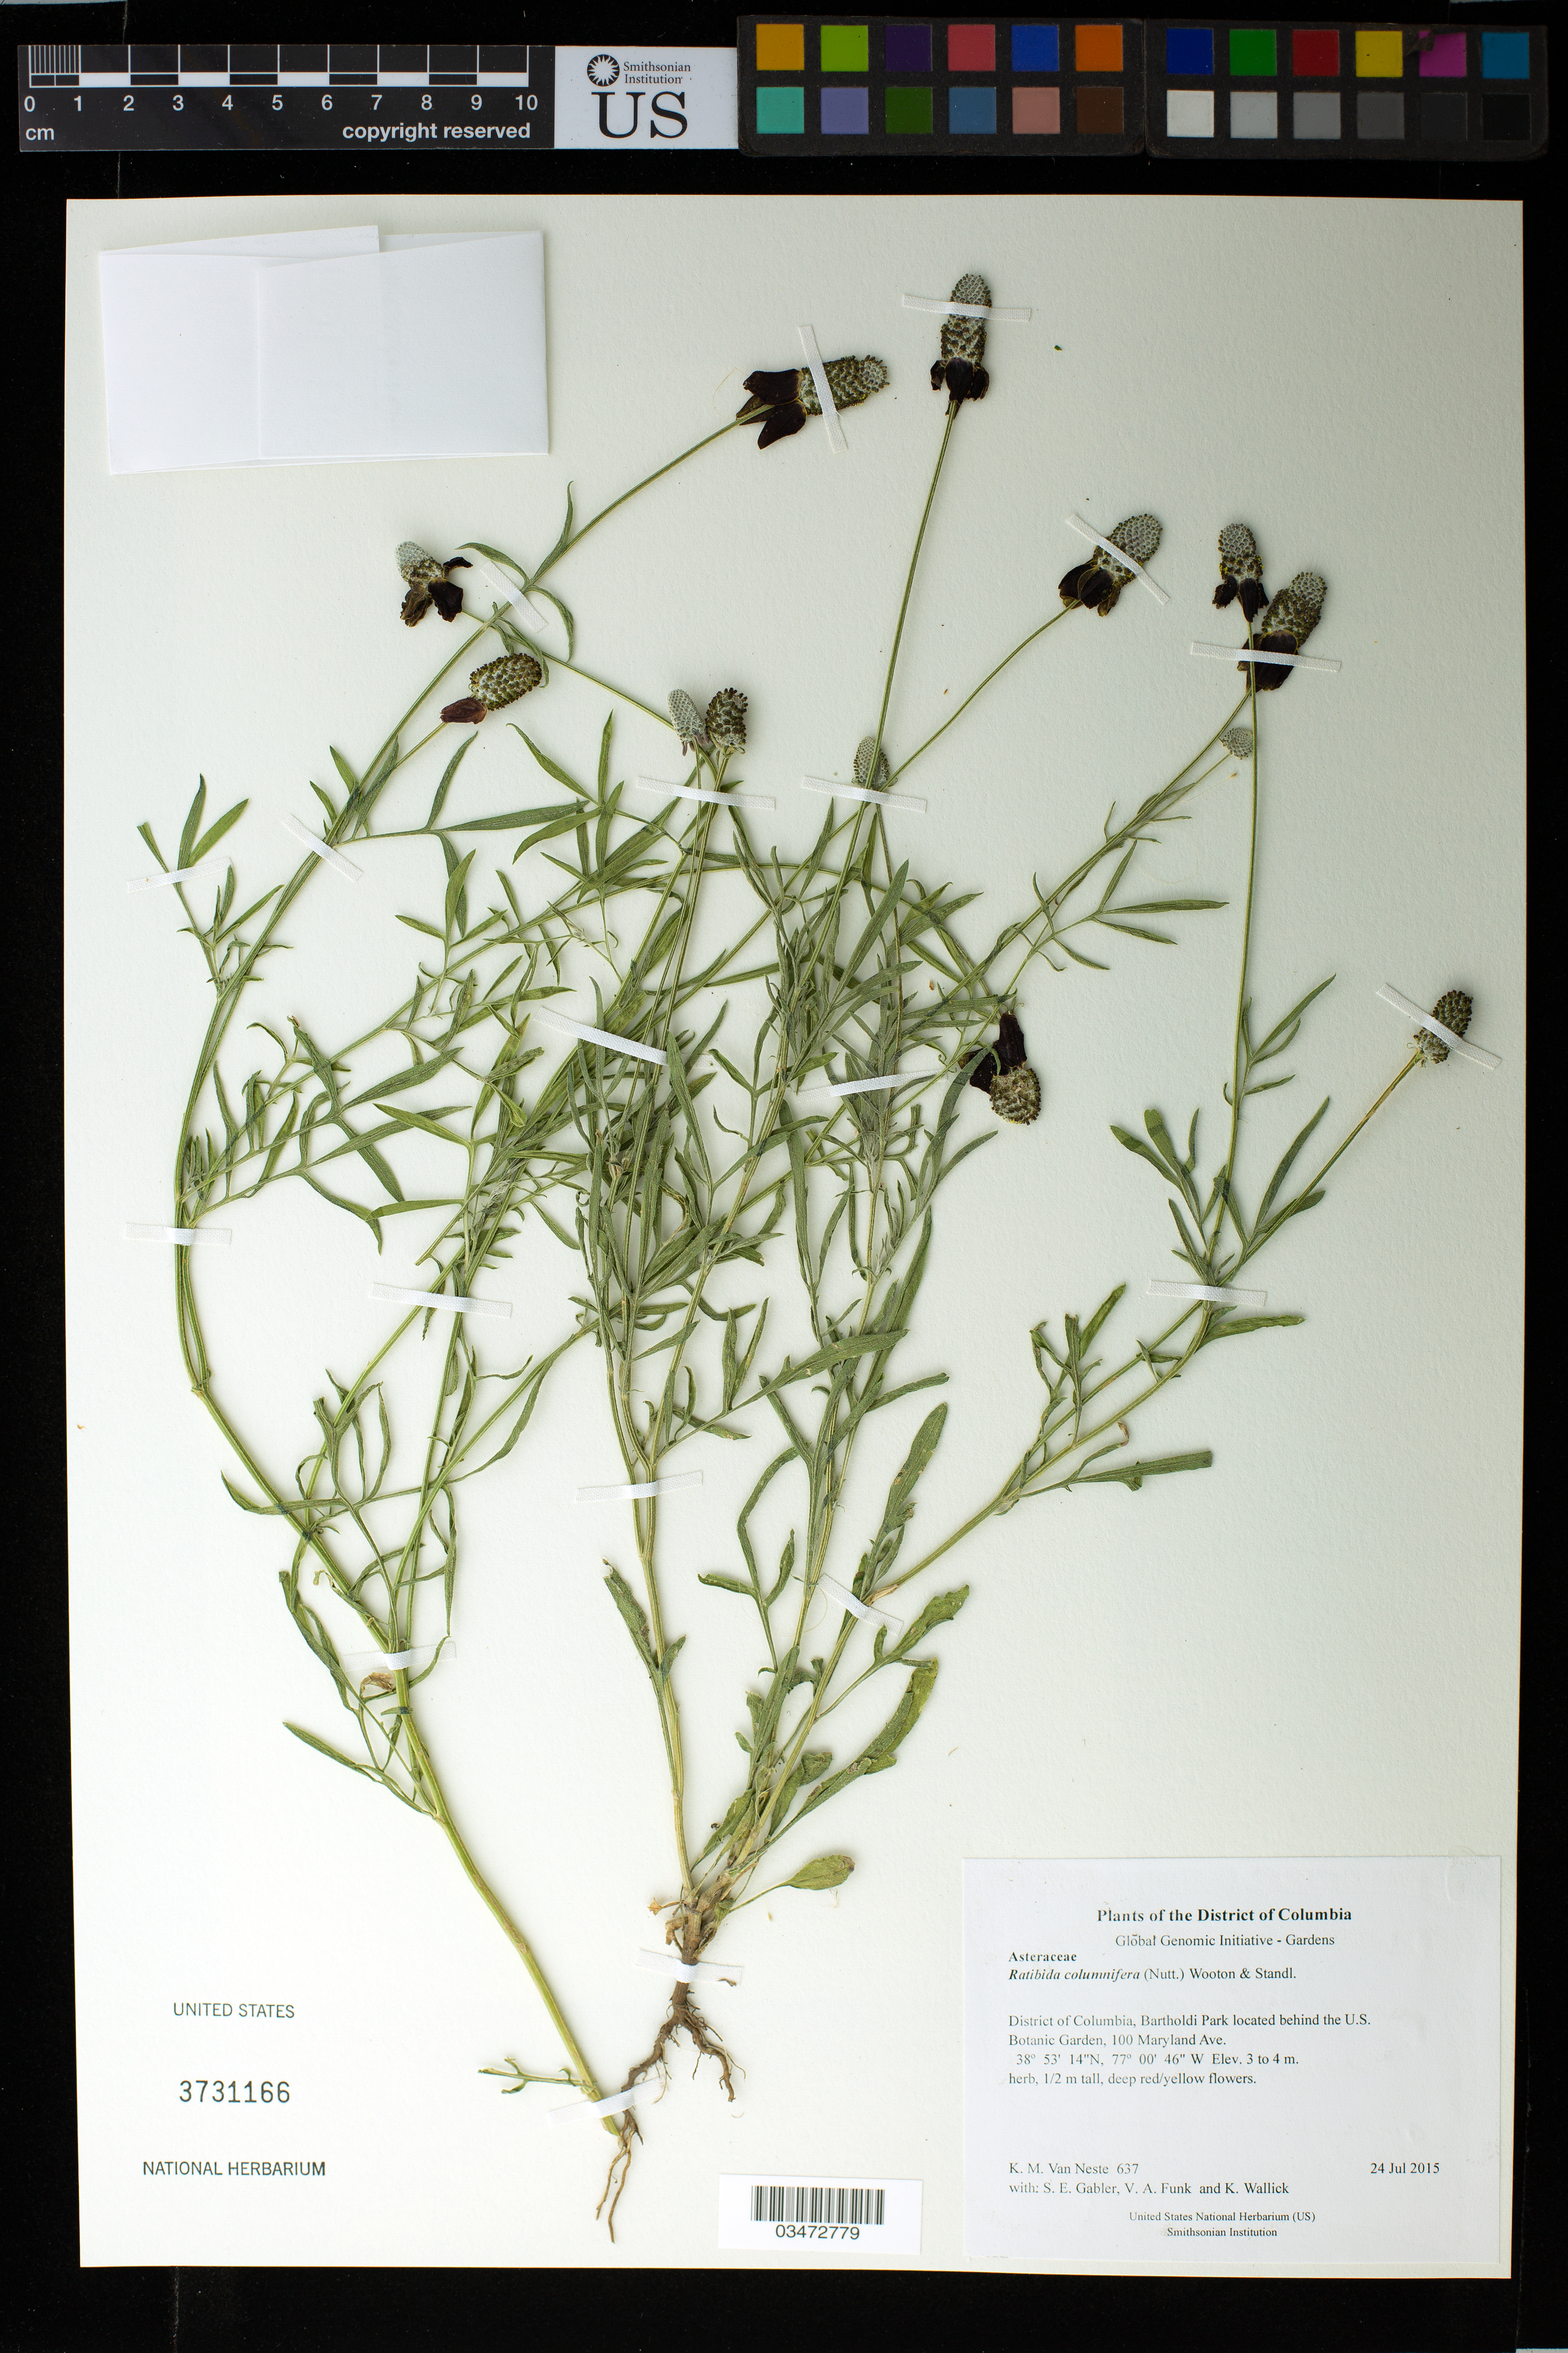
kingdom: Plantae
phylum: Tracheophyta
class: Magnoliopsida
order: Asterales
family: Asteraceae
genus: Ratibida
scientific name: Ratibida columnifera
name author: (Nutt.) Wooton & Standl.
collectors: K. M. Van Neste, S. E. Gabler, V. Funk & K. Wallick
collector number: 637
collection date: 2015-07-24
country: United States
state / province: District of Columbia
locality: Bartholdi Park located behind the U.S. Botanic Garden, 100 Maryland Ave.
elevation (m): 3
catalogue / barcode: US 3731166